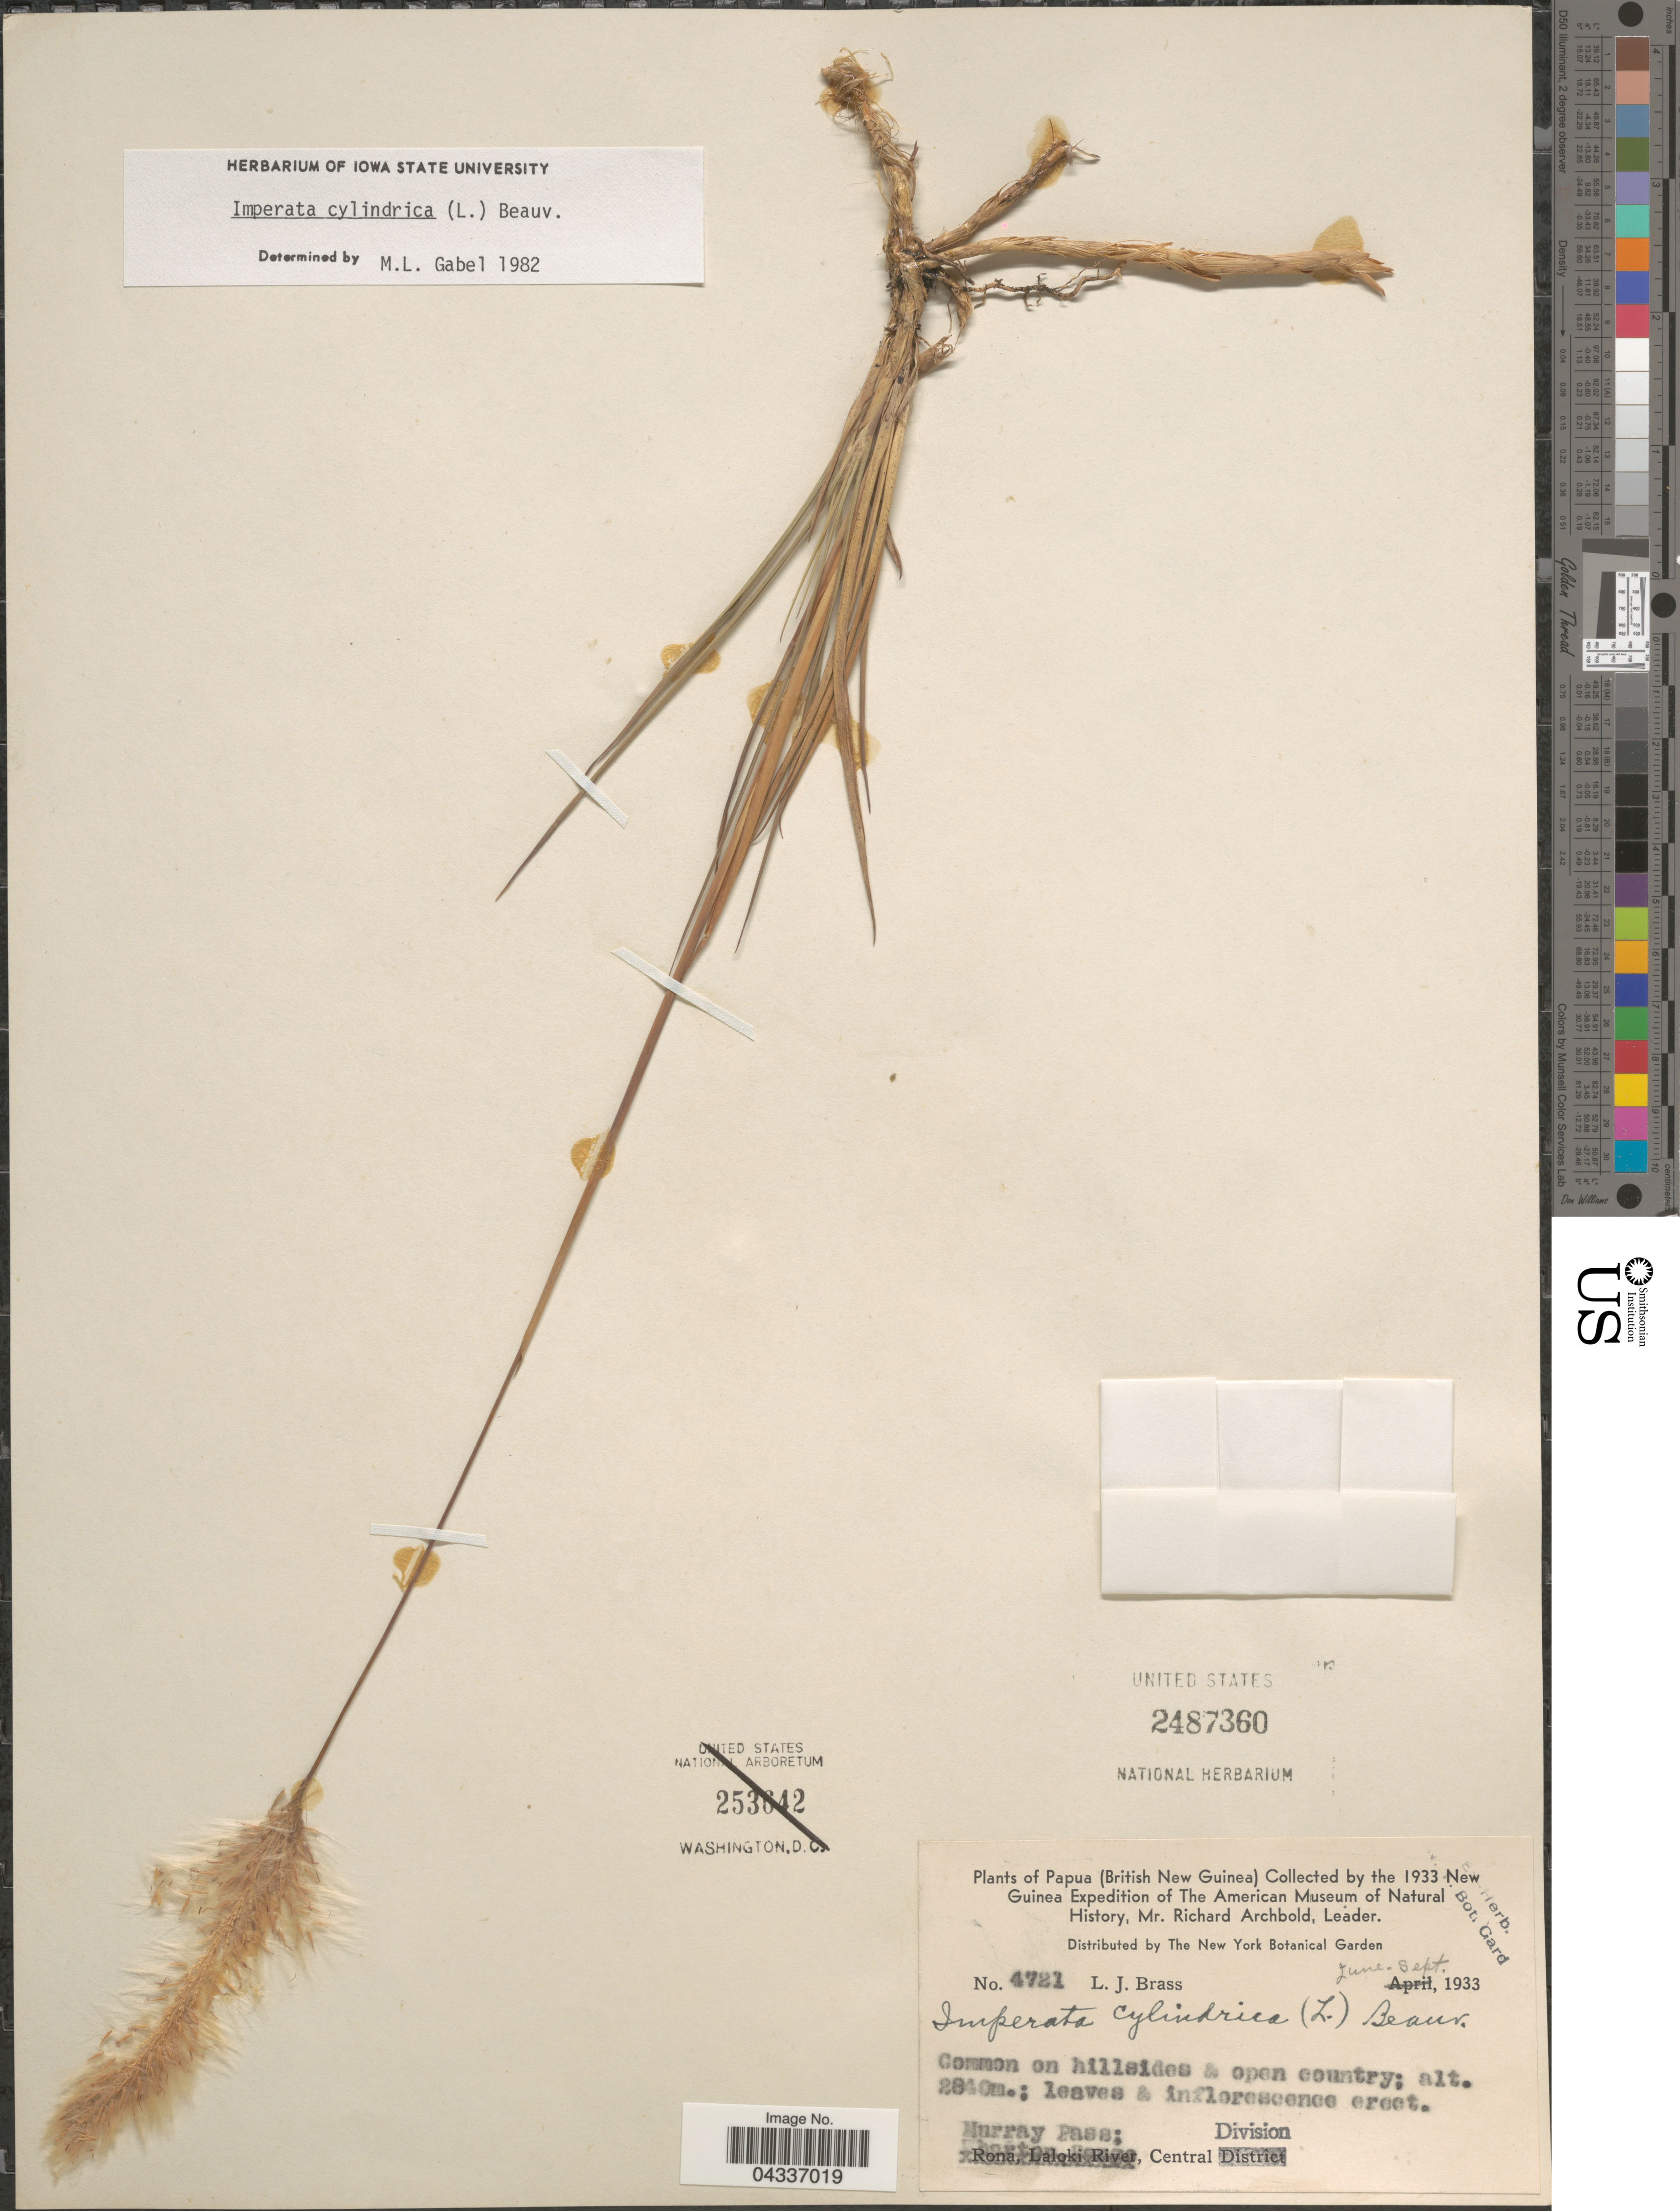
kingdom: Plantae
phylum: Tracheophyta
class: Liliopsida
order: Poales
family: Poaceae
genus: Imperata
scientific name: Imperata cylindrica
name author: (L.) P. Beauv.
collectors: L. J. Brass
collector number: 4721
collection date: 1933-06/1933-09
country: Papua New Guinea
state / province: Central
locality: Papua (British New Guinea). The 1933 New Guinea Expedition. Murray Pass; Central Division.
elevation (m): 2840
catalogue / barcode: US 2487360